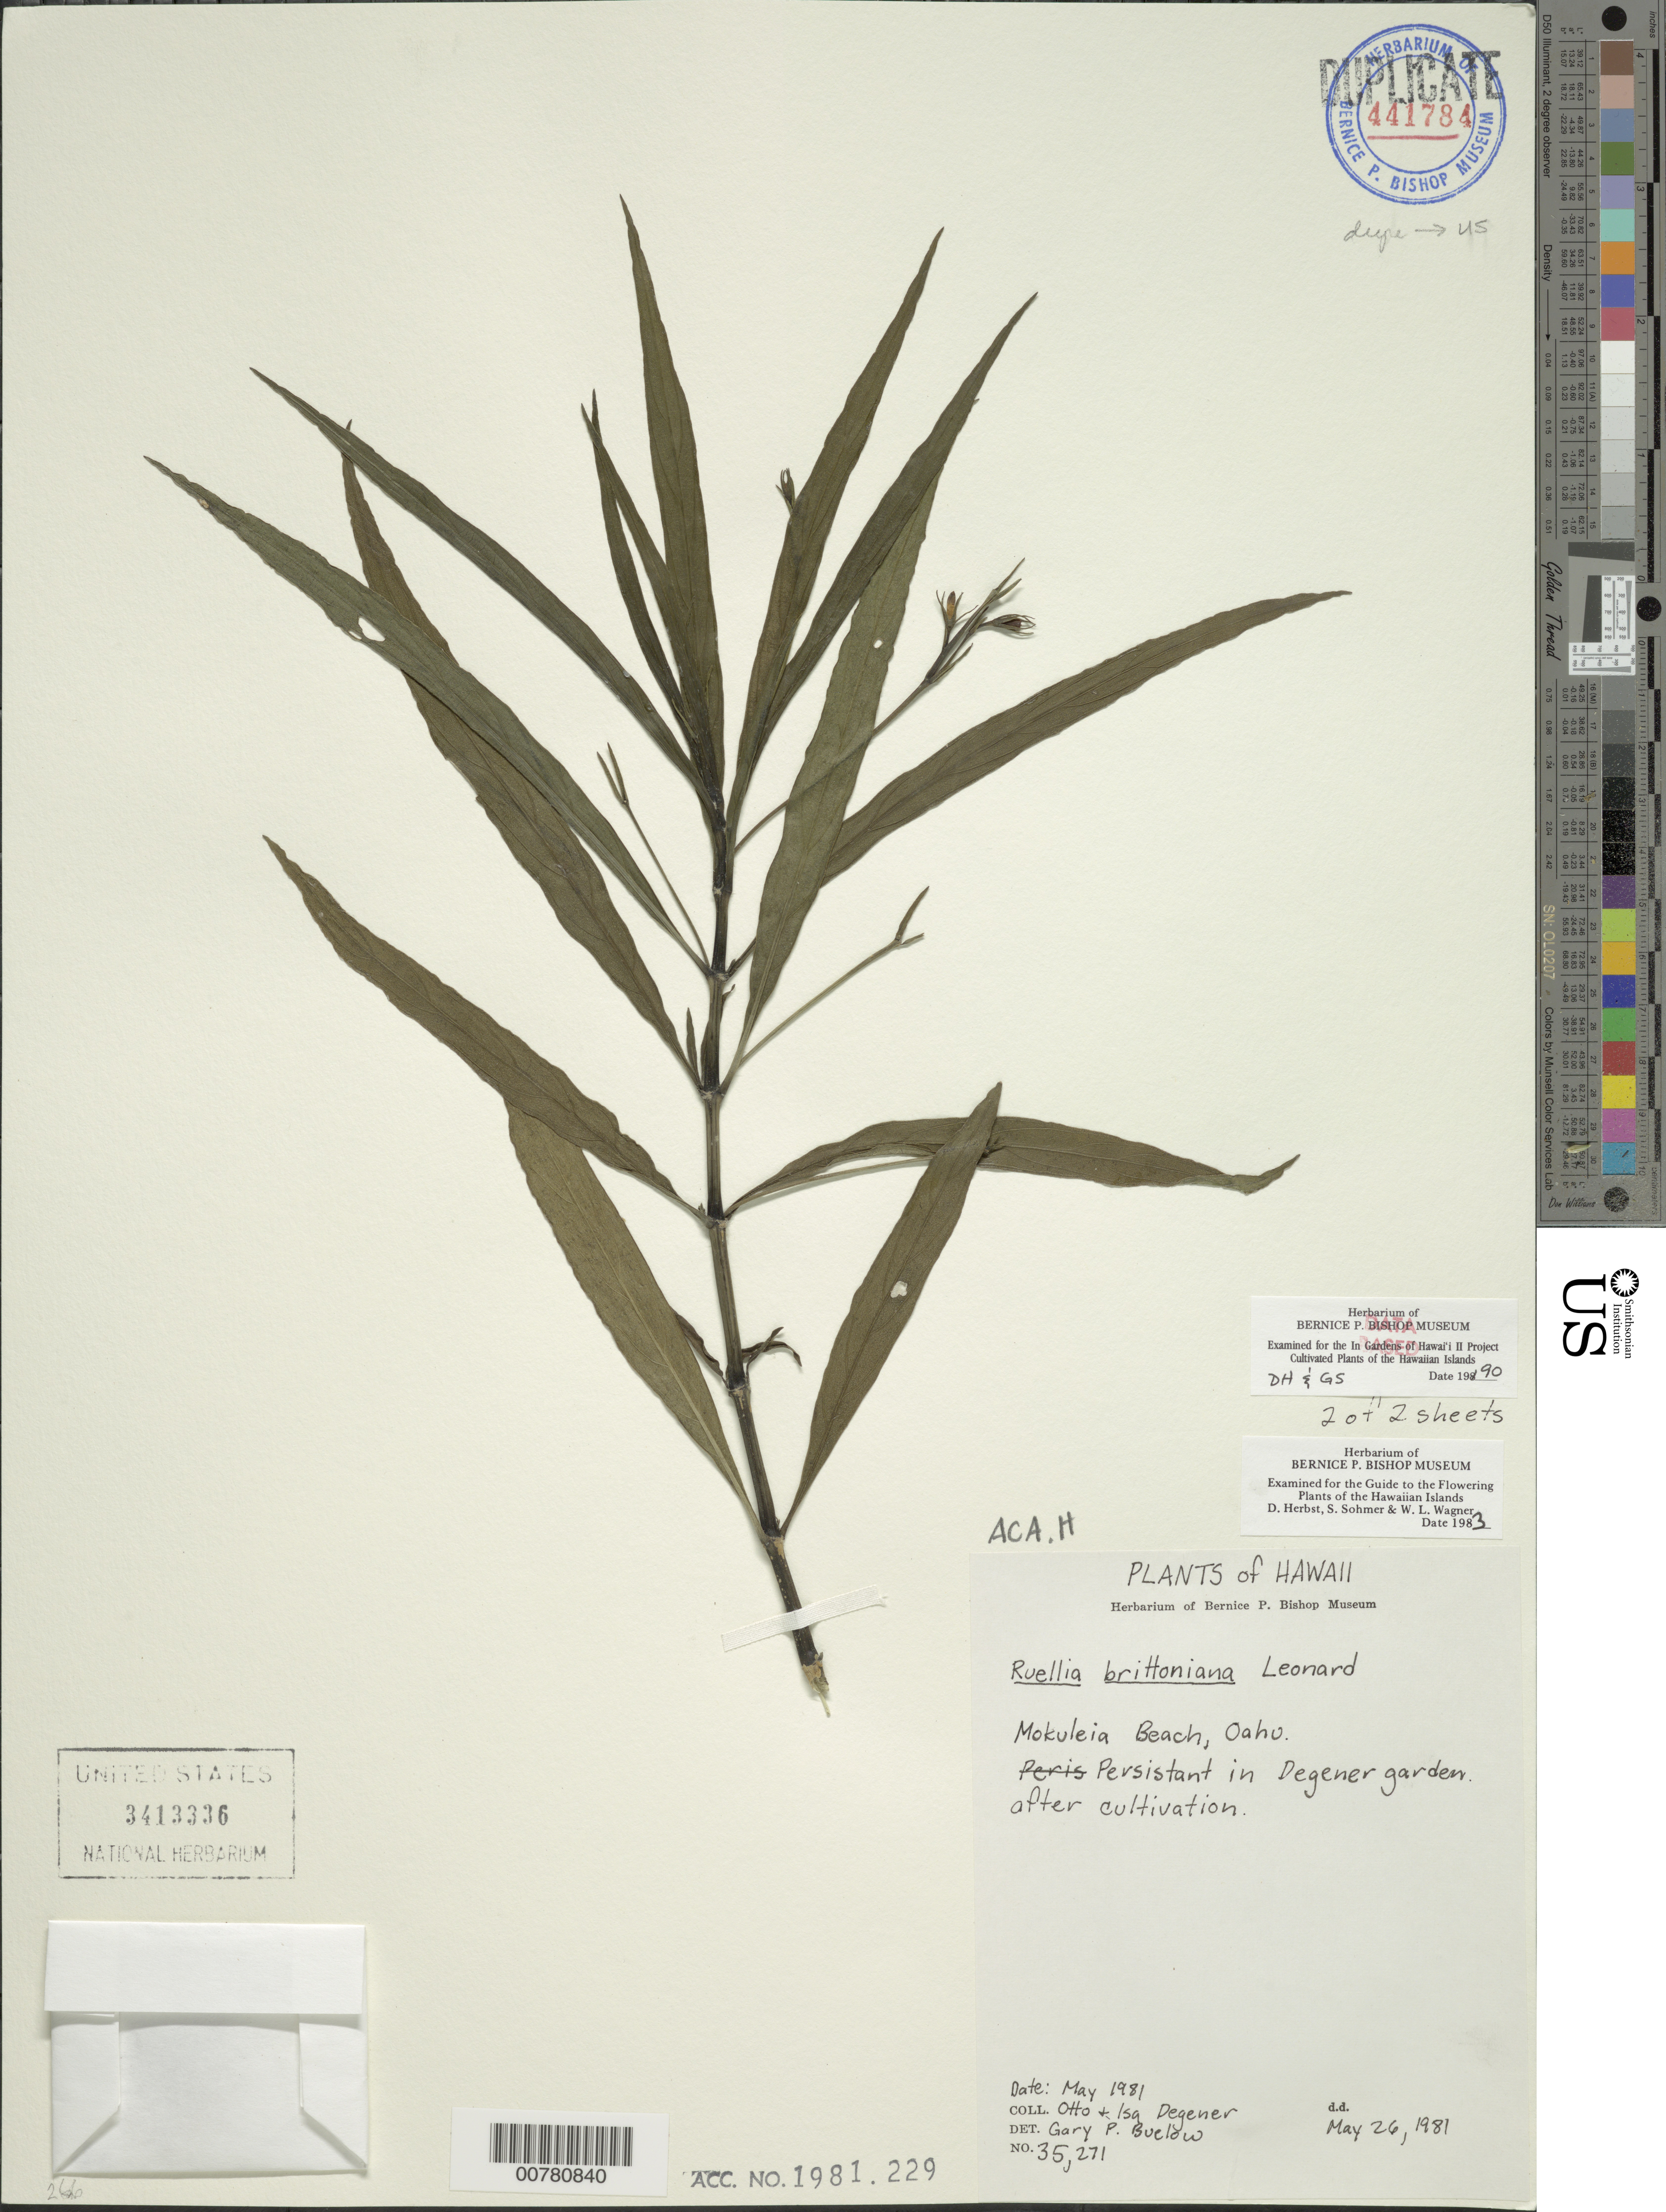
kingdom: Plantae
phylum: Tracheophyta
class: Magnoliopsida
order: Lamiales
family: Acanthaceae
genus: Ruellia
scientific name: Ruellia simplex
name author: C. Wright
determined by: Wagner, W. L., (BOT), Smithsonian Institution - National Museum of Natural History (UNITED STATES)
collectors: O. Degener & I. Degener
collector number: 35271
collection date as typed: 26 May 1981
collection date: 1981-05-26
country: United States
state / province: Hawaii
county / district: Honolulu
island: Oahu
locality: Mokuleia Beach.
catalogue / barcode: US 3413336